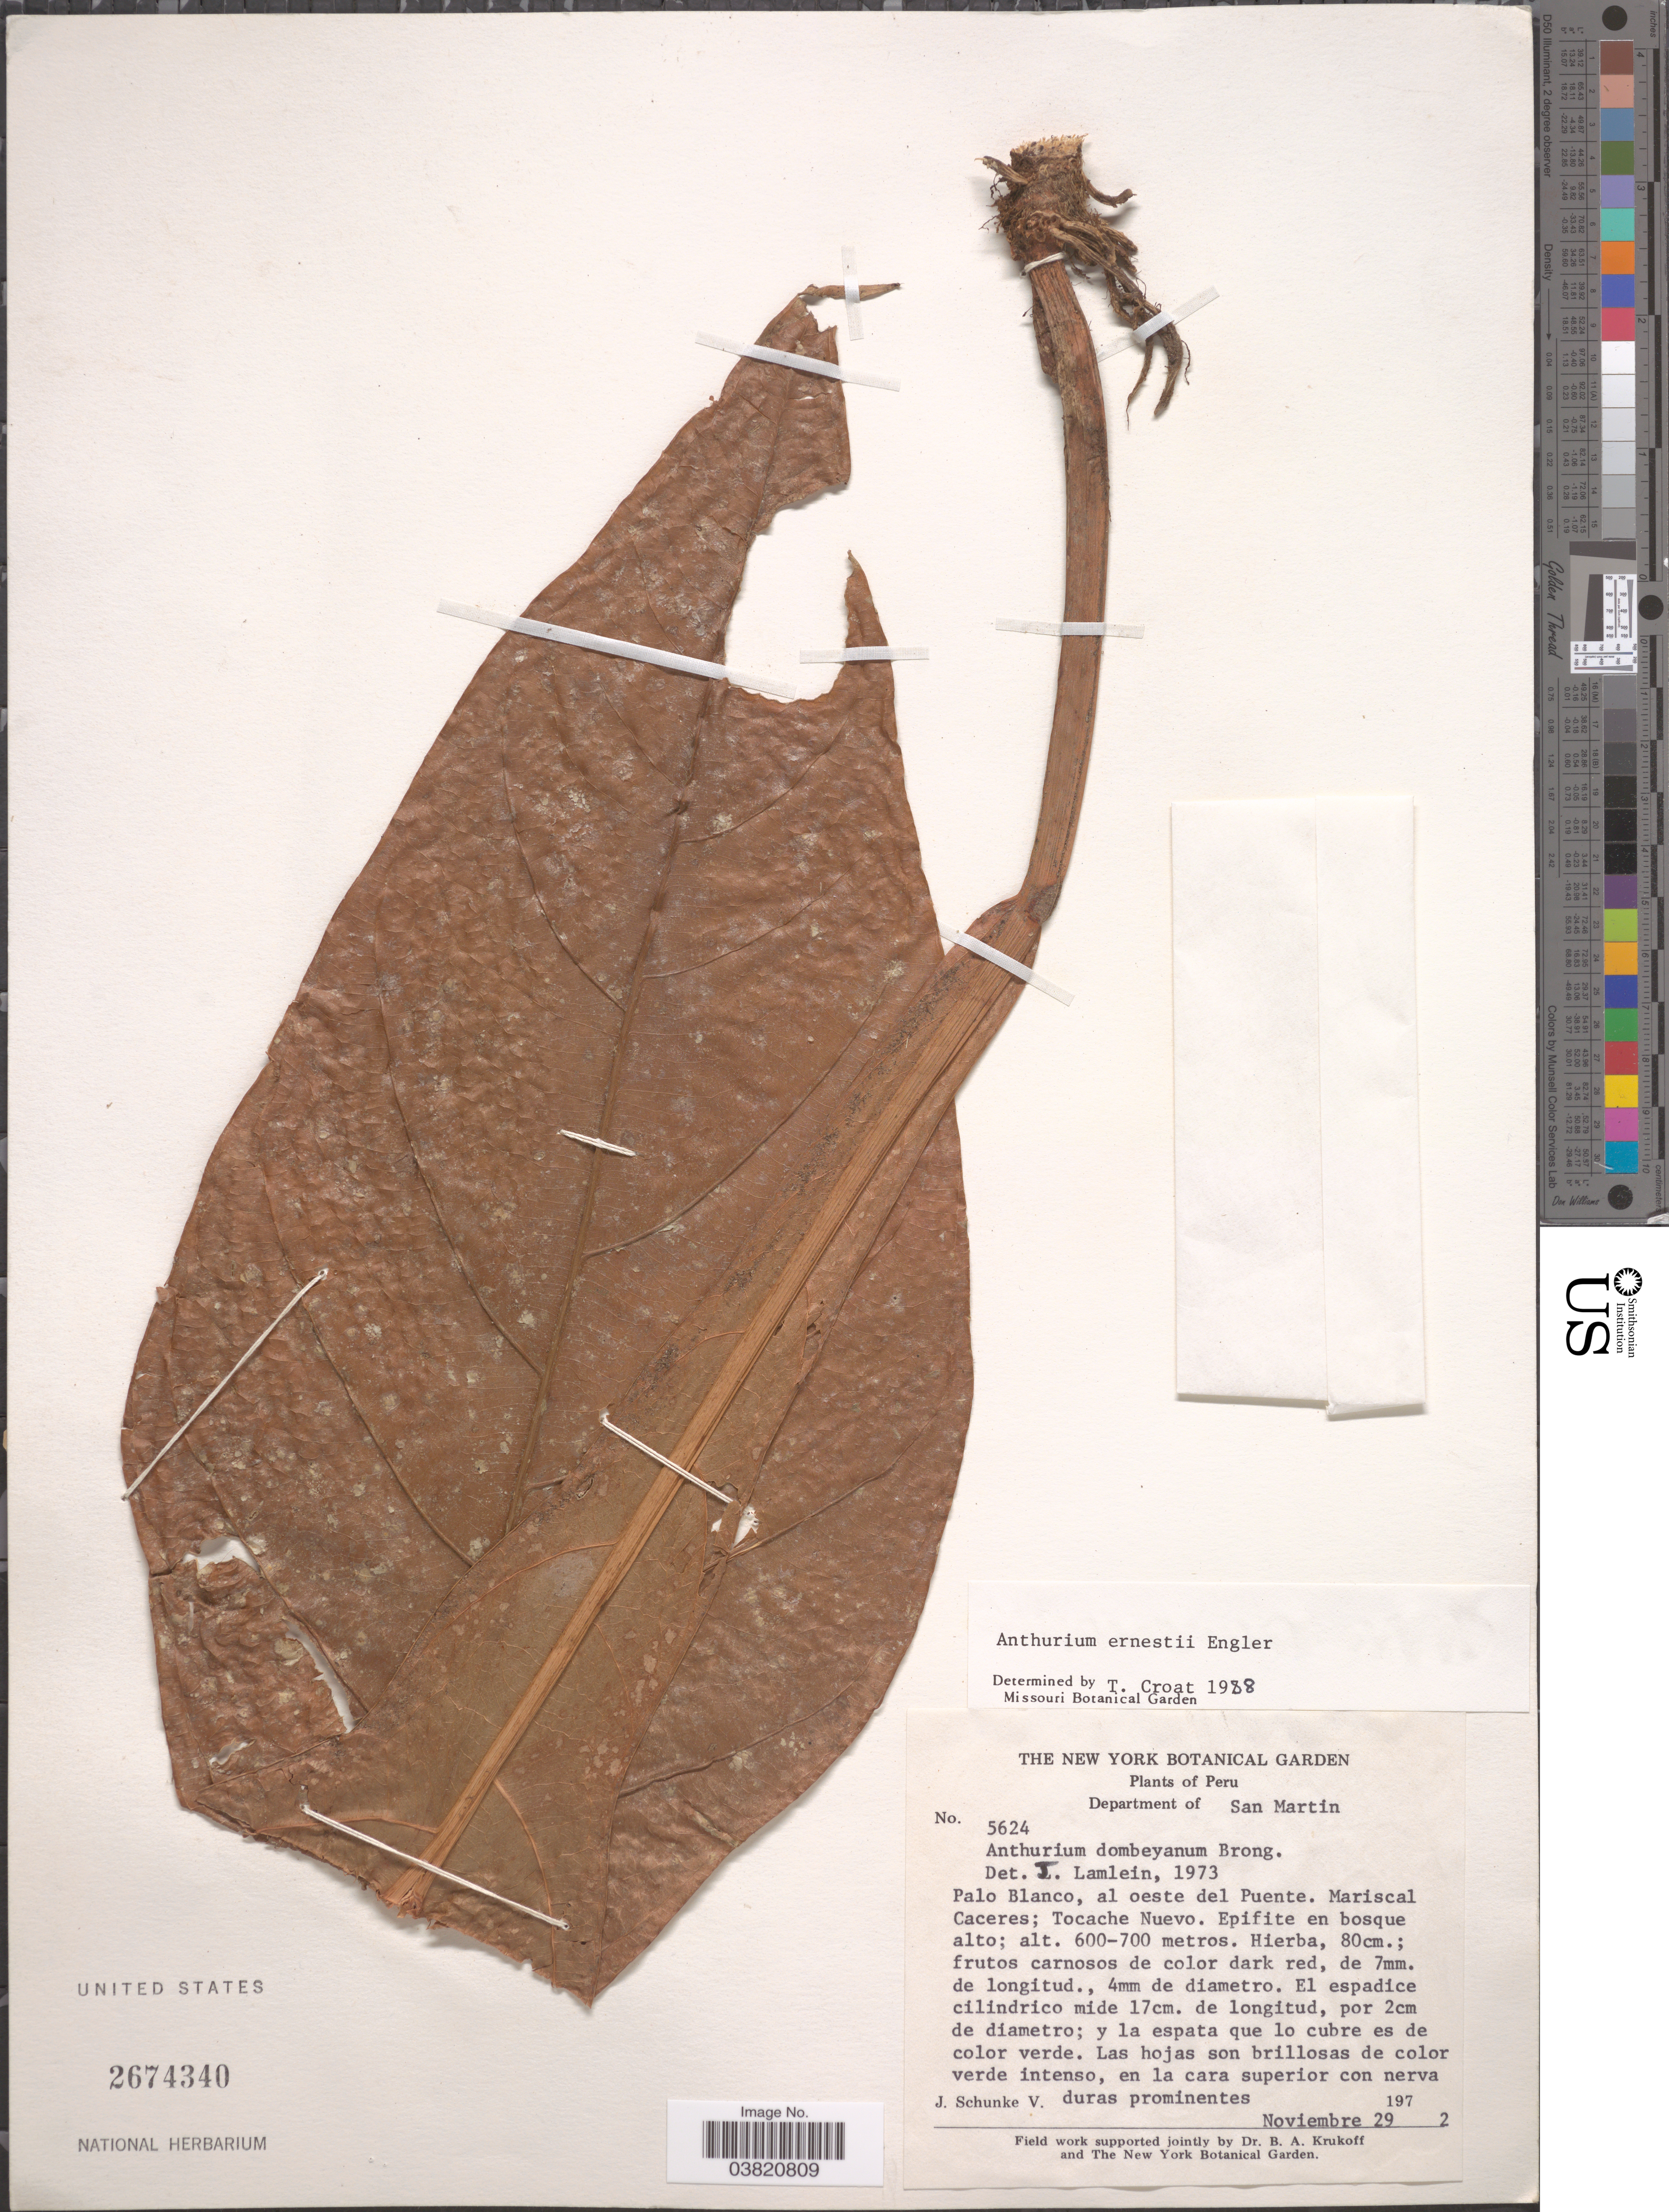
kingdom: Plantae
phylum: Tracheophyta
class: Liliopsida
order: Alismatales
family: Araceae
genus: Anthurium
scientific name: Anthurium eminens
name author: Schott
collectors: J. Schunke Vigo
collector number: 5624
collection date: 1972-11-29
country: Peru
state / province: San Martín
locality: Department of San Martin. Palo Blanco, al oeste del Puente. Mariscal Caceres; Tocache Nuevo.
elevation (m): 600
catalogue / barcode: US 2674340